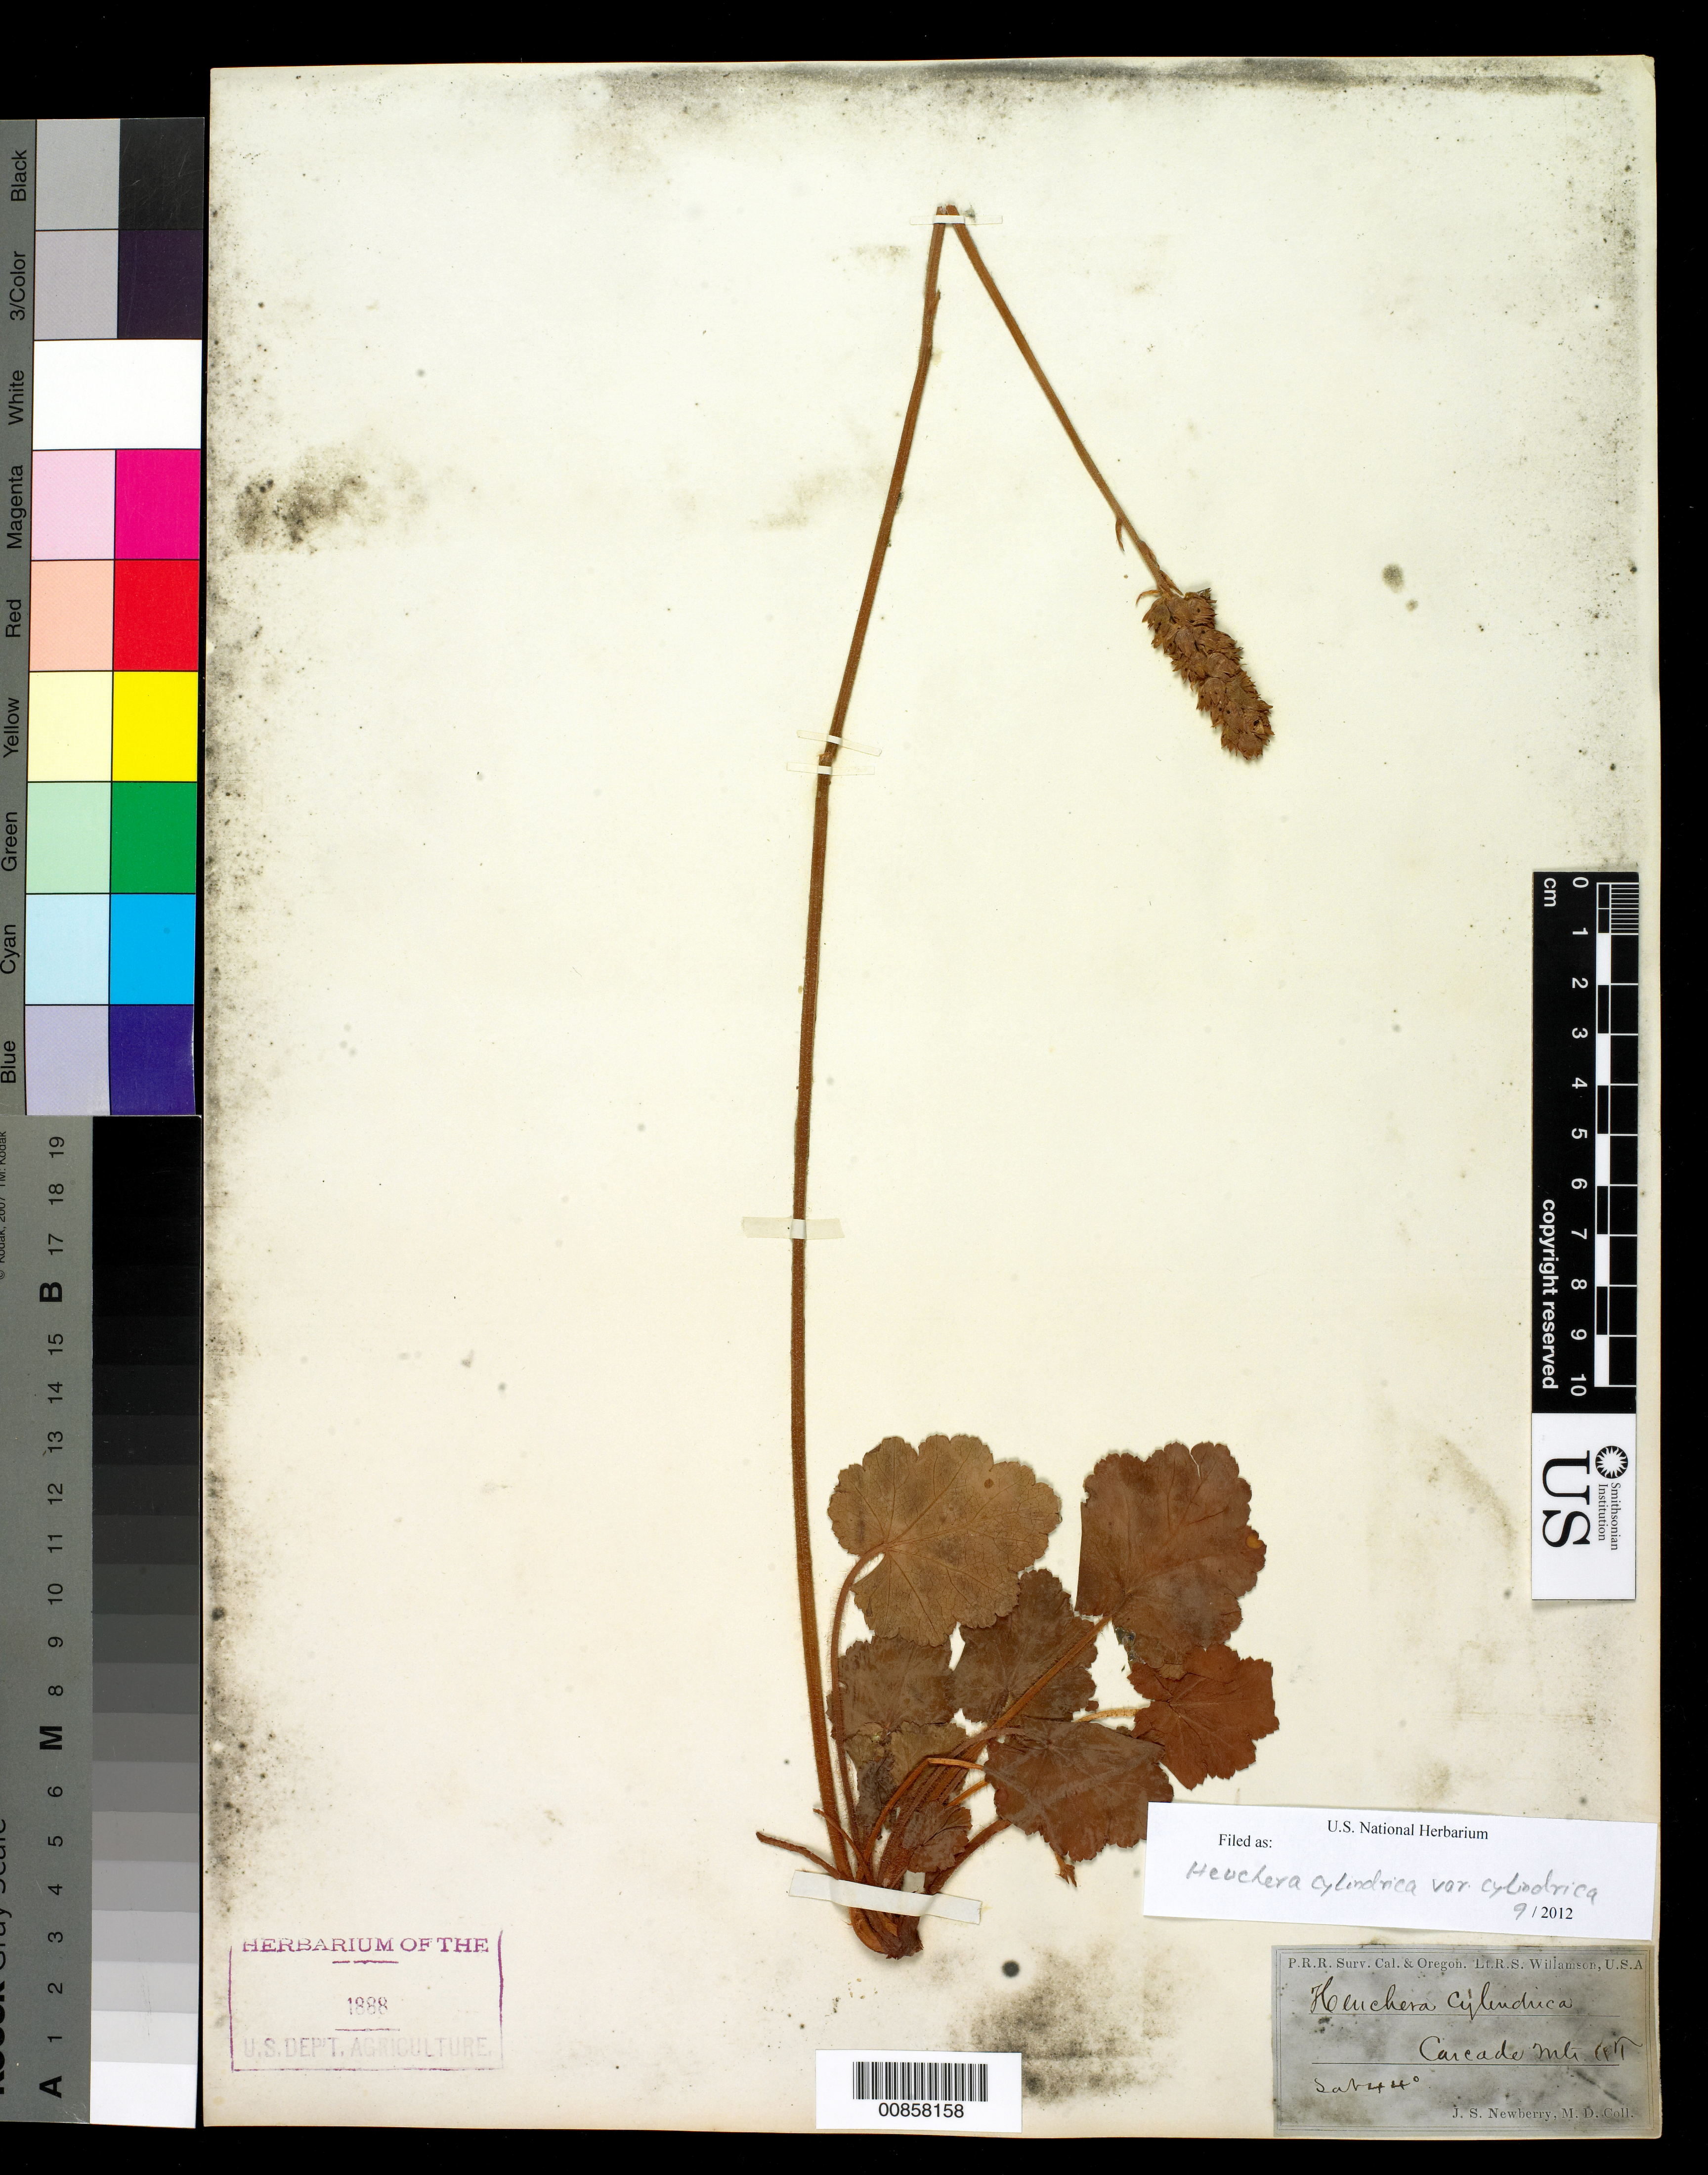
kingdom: Plantae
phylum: Tracheophyta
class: Magnoliopsida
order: Saxifragales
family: Saxifragaceae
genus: Heuchera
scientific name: Heuchera cylindrica var. cylindrica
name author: Douglas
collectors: J. S. Newberry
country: United States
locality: Cascade Mts.